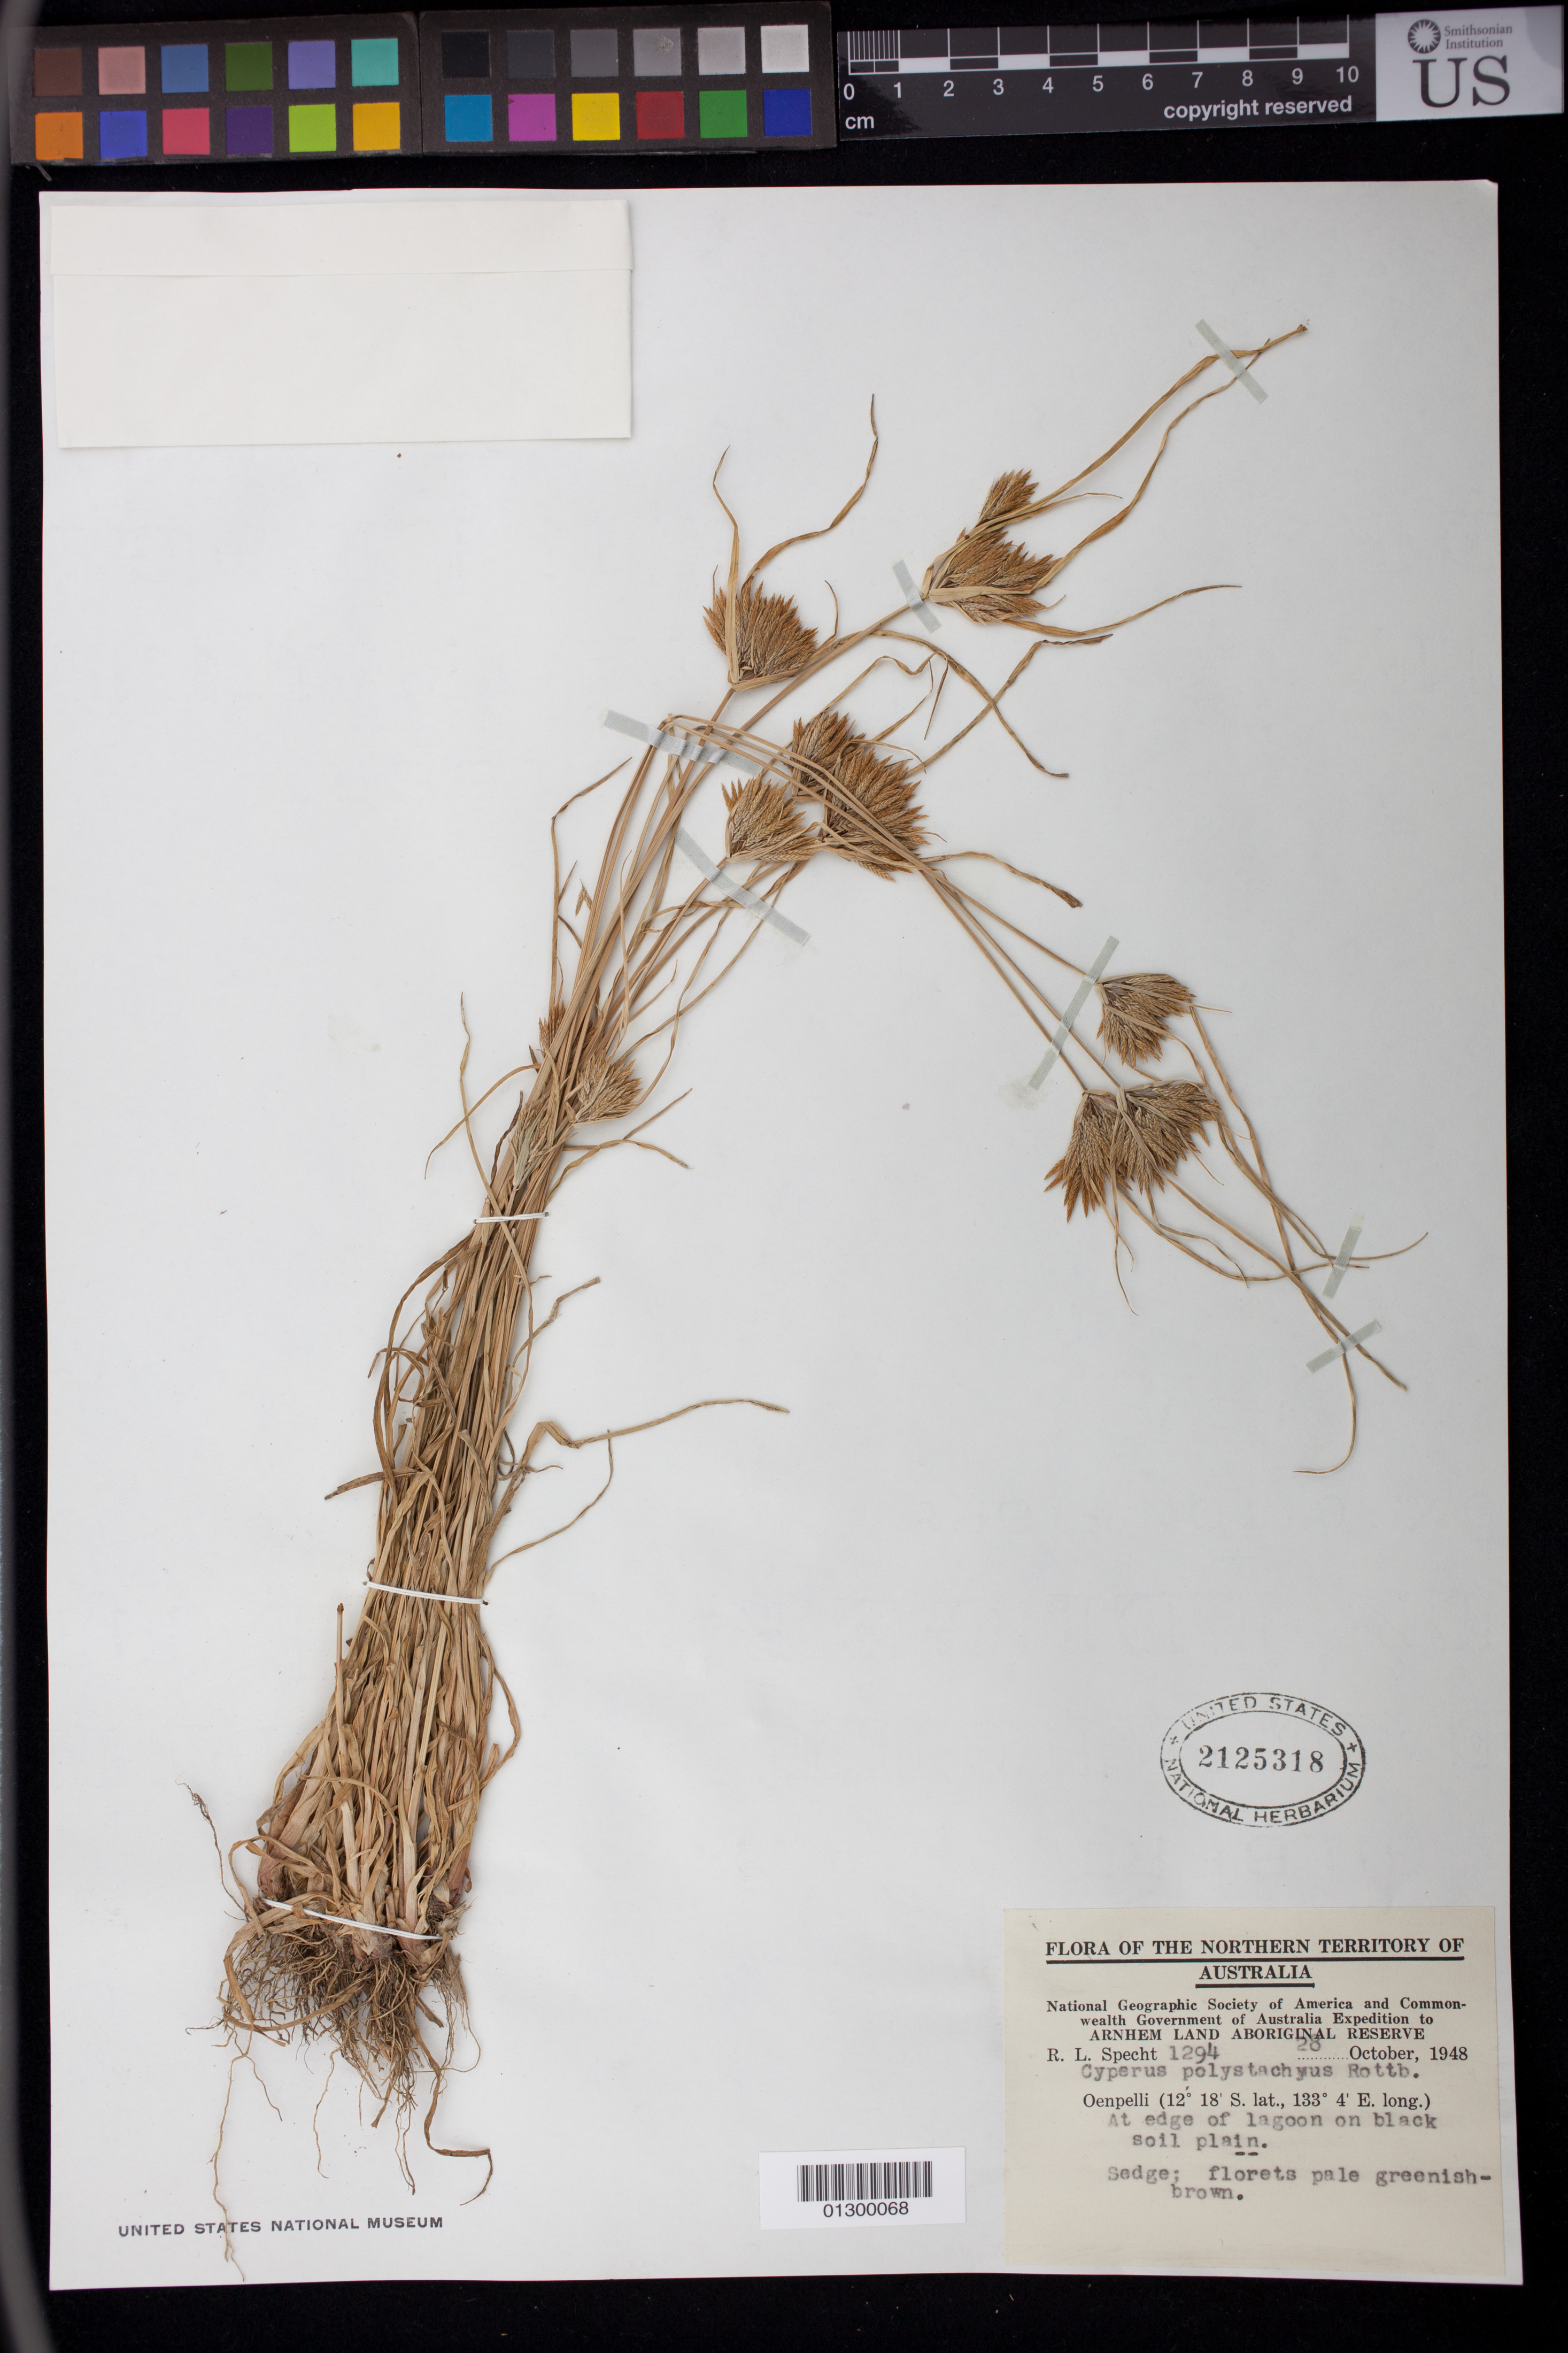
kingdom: Plantae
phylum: Tracheophyta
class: Liliopsida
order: Poales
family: Cyperaceae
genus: Cyperus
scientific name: Cyperus polystachyos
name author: Rottb.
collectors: R. L. Specht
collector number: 1294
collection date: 1948-10-28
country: Australia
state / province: Northern Territory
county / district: West Arnhem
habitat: At edge of lagoon on black soil plain.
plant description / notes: Sedge; florets play greenish-brown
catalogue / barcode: US 2125318